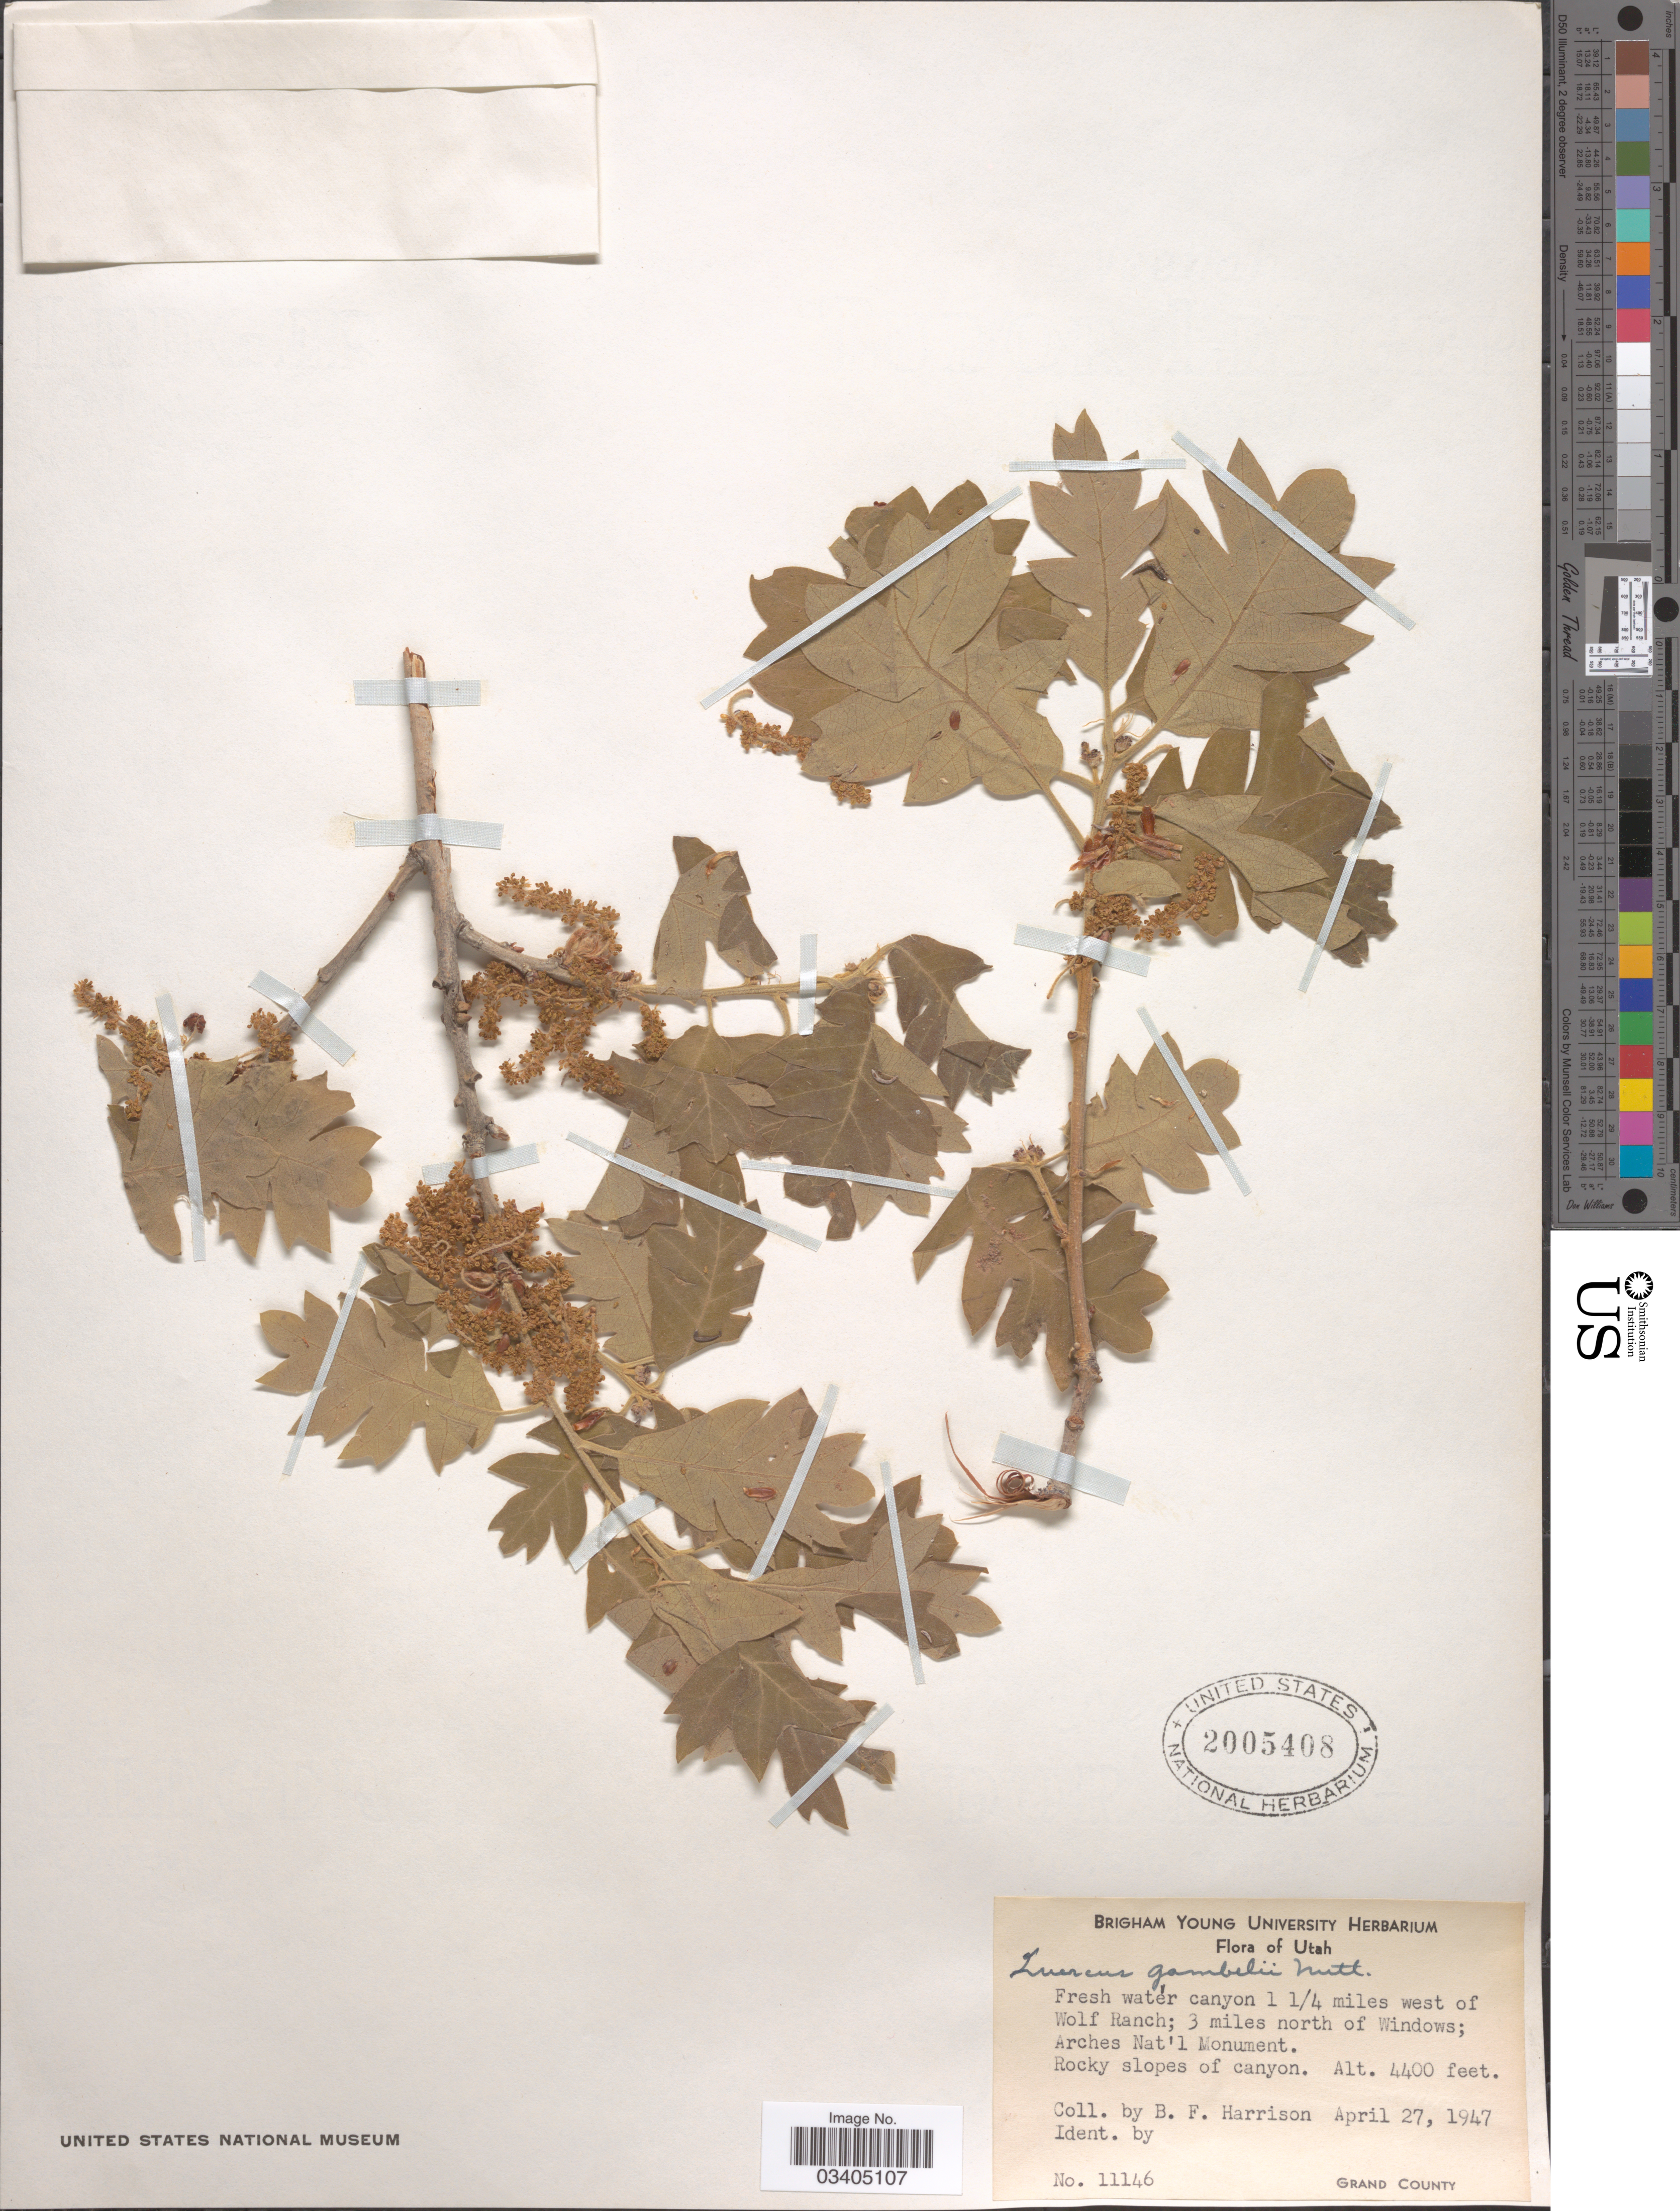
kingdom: Plantae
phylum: Tracheophyta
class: Magnoliopsida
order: Fagales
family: Fagaceae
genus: Quercus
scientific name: Quercus gambelii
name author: Nutt.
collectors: B. F. Harrison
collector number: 11146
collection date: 1947-04-27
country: United States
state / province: Utah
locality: Fresh water canyon 1¼ miles west of Wolf Ranch; 3 miles north of Windows; Arches Nat'l Monument. Rocky slopes of canyon. Grand County.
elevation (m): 1341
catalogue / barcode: US 2005408